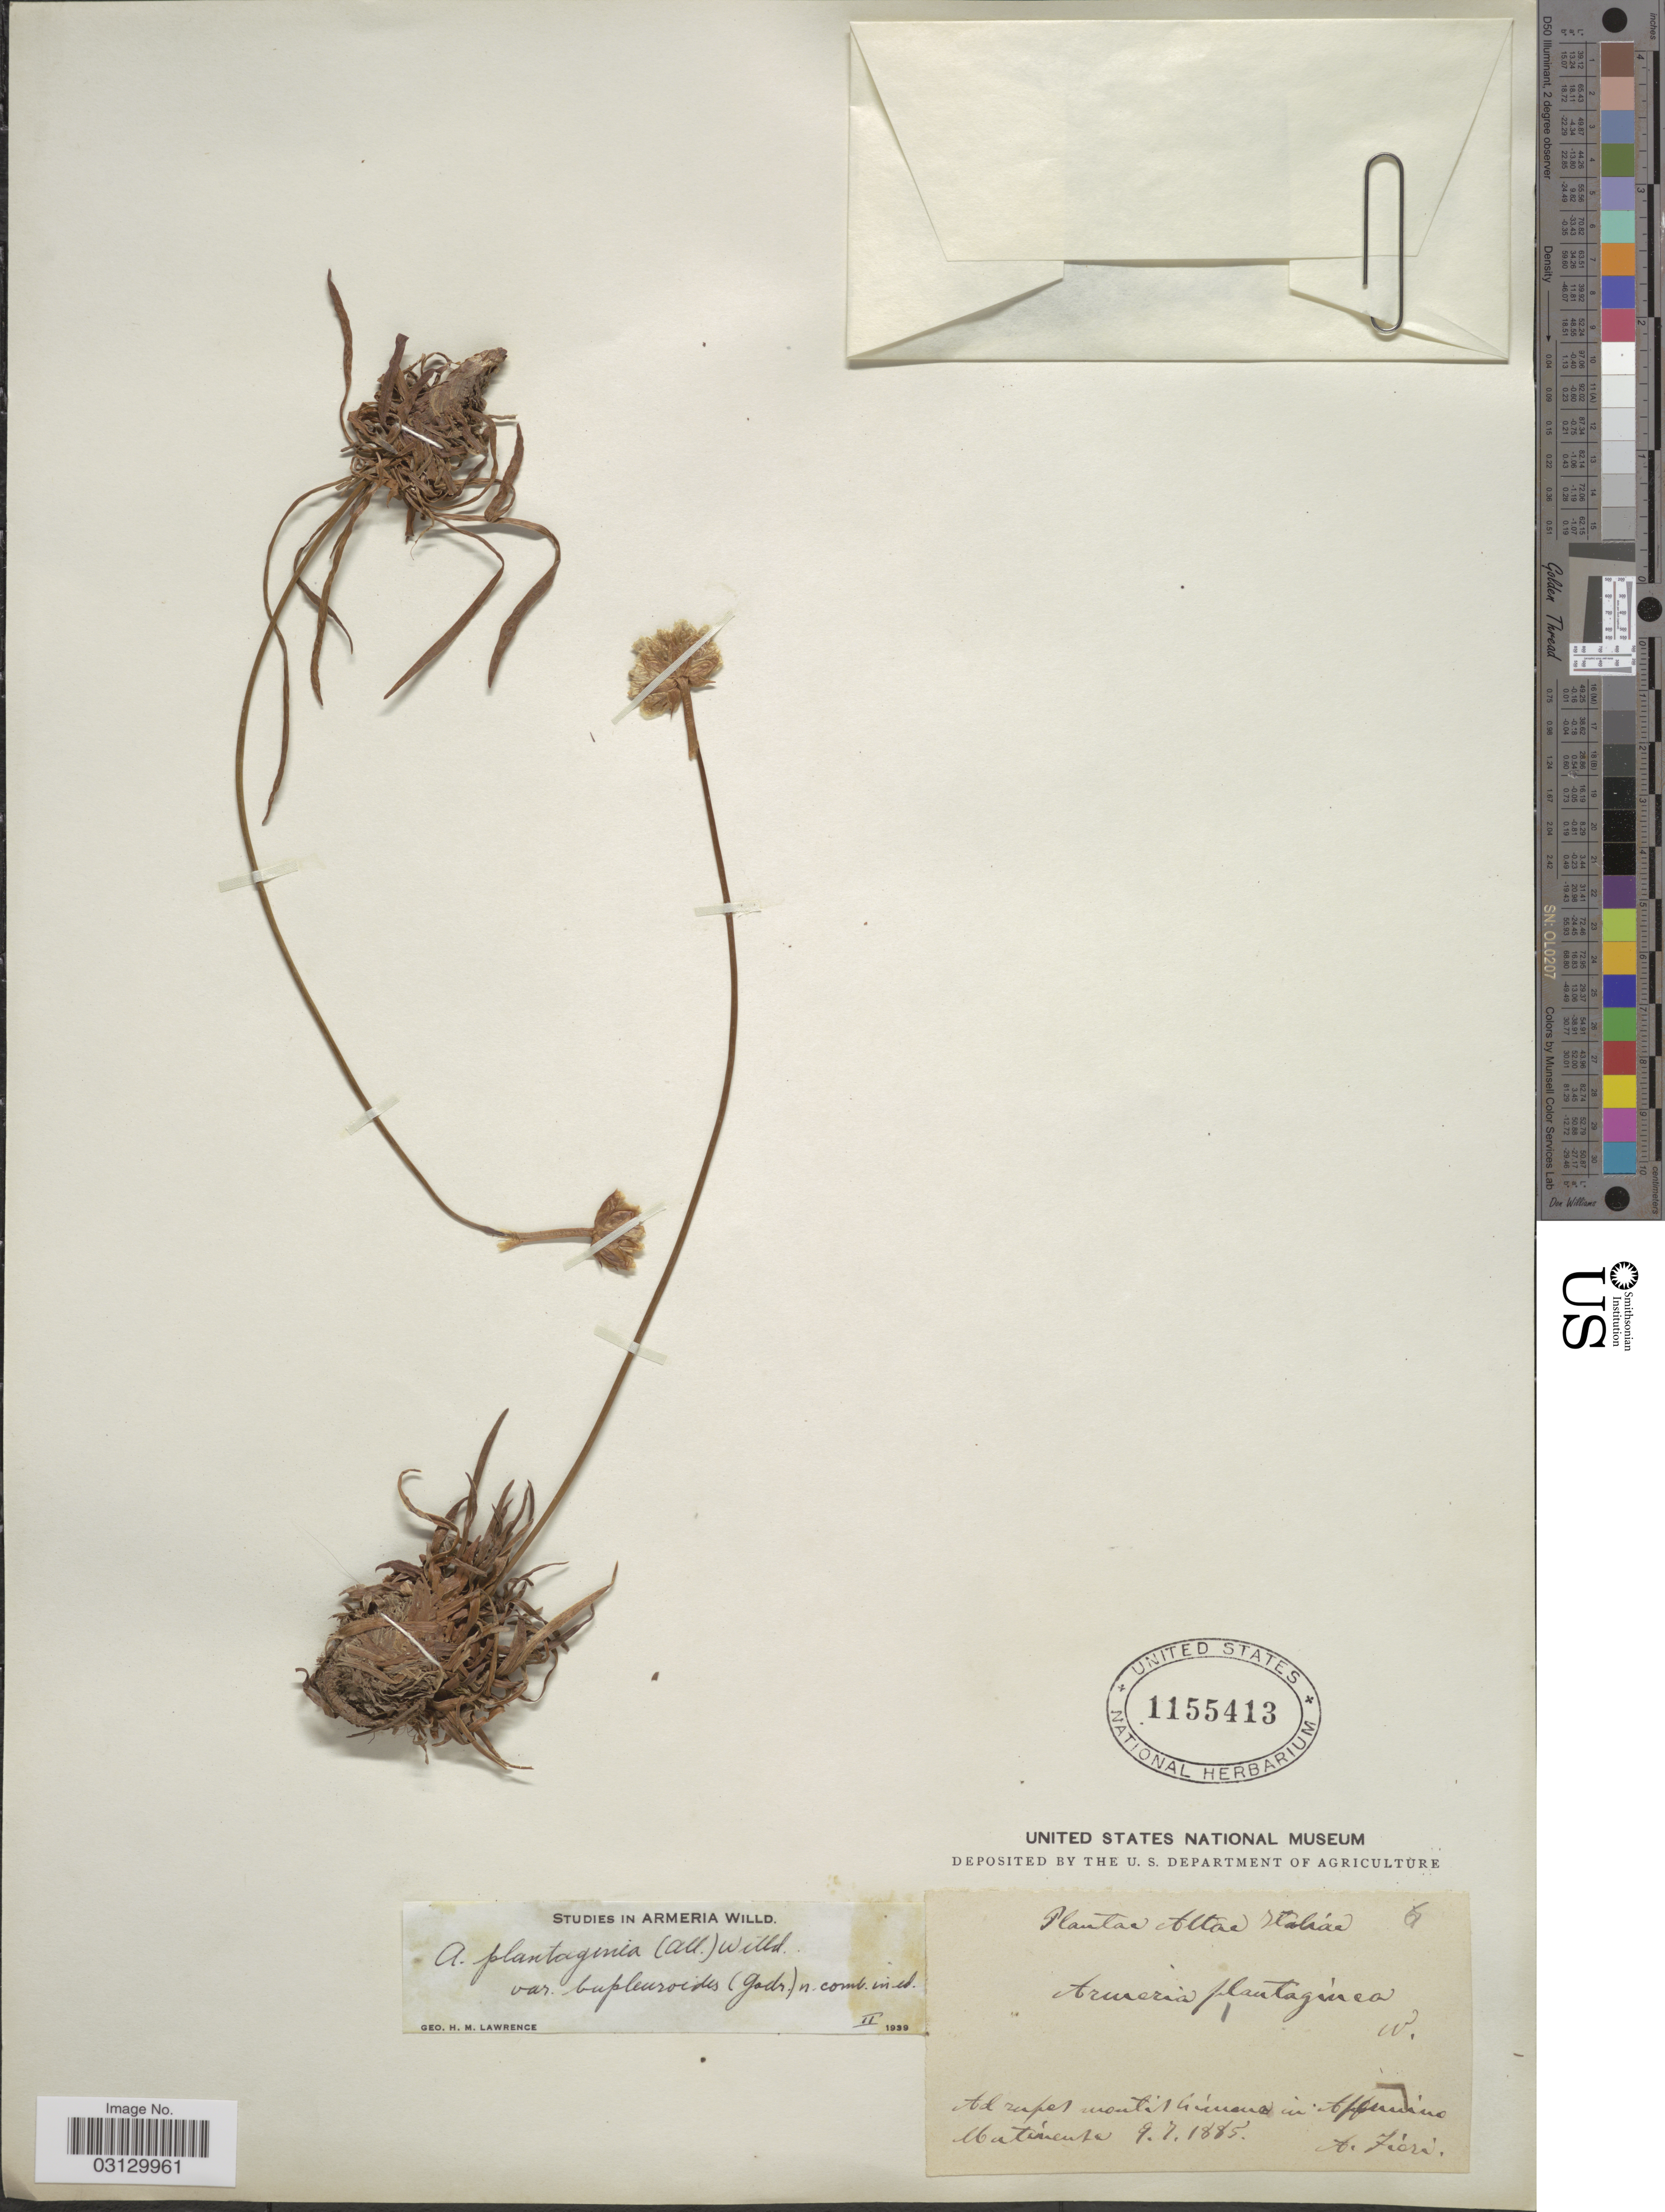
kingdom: Plantae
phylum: Tracheophyta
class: Magnoliopsida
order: Caryophyllales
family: Plumbaginaceae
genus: Armeria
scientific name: Armeria arenaria subsp. bupleuroides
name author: (Gren. & Godr.) Greuter & Burdet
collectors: A. Fieri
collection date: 1885-07-09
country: Italy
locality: Altae Italiae. Ad rupes montis lieueux [interpreted] in Appennino Matineuse.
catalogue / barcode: US 1155413